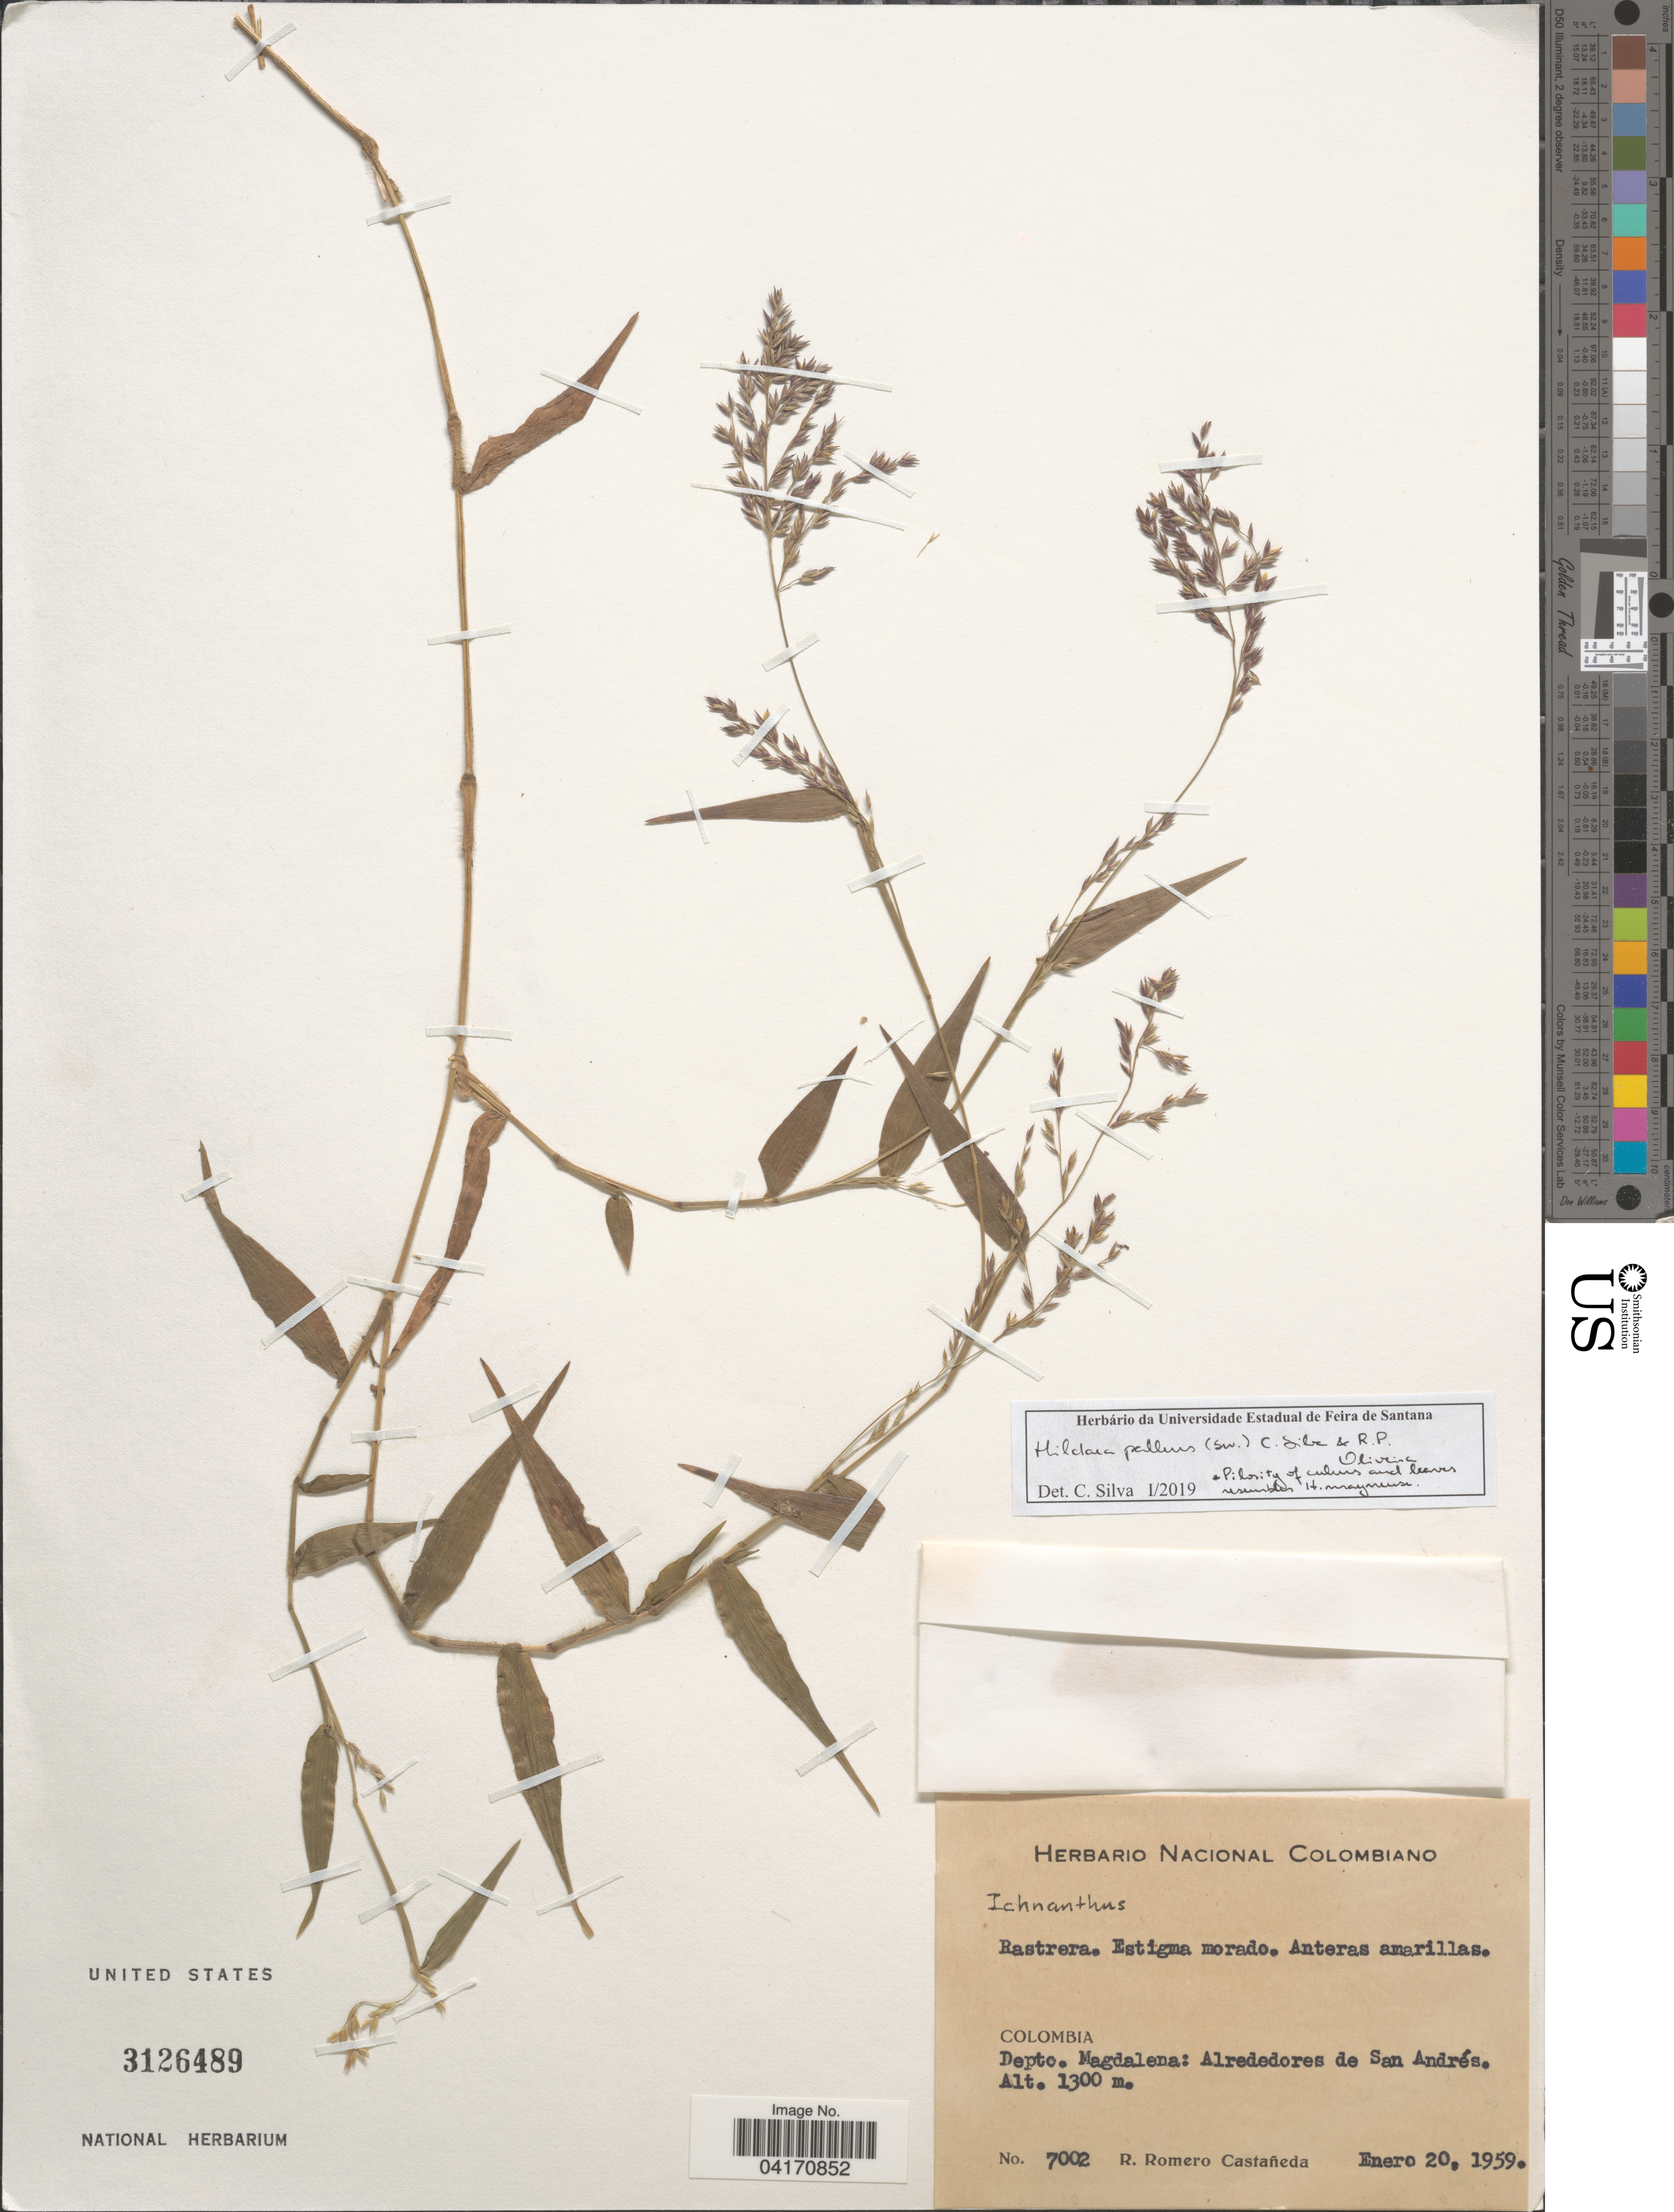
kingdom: Plantae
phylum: Tracheophyta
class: Liliopsida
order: Poales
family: Poaceae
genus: Hildaea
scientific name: Hildaea pallens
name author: (Sw.) C. Silva & R.P. Oliveira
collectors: R. Romero Castañeda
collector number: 7002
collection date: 1959-01-20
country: Colombia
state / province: Magdalena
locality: Depto. Magdalena: Alrededores de San Andrés.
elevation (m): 1300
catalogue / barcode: US 3126489